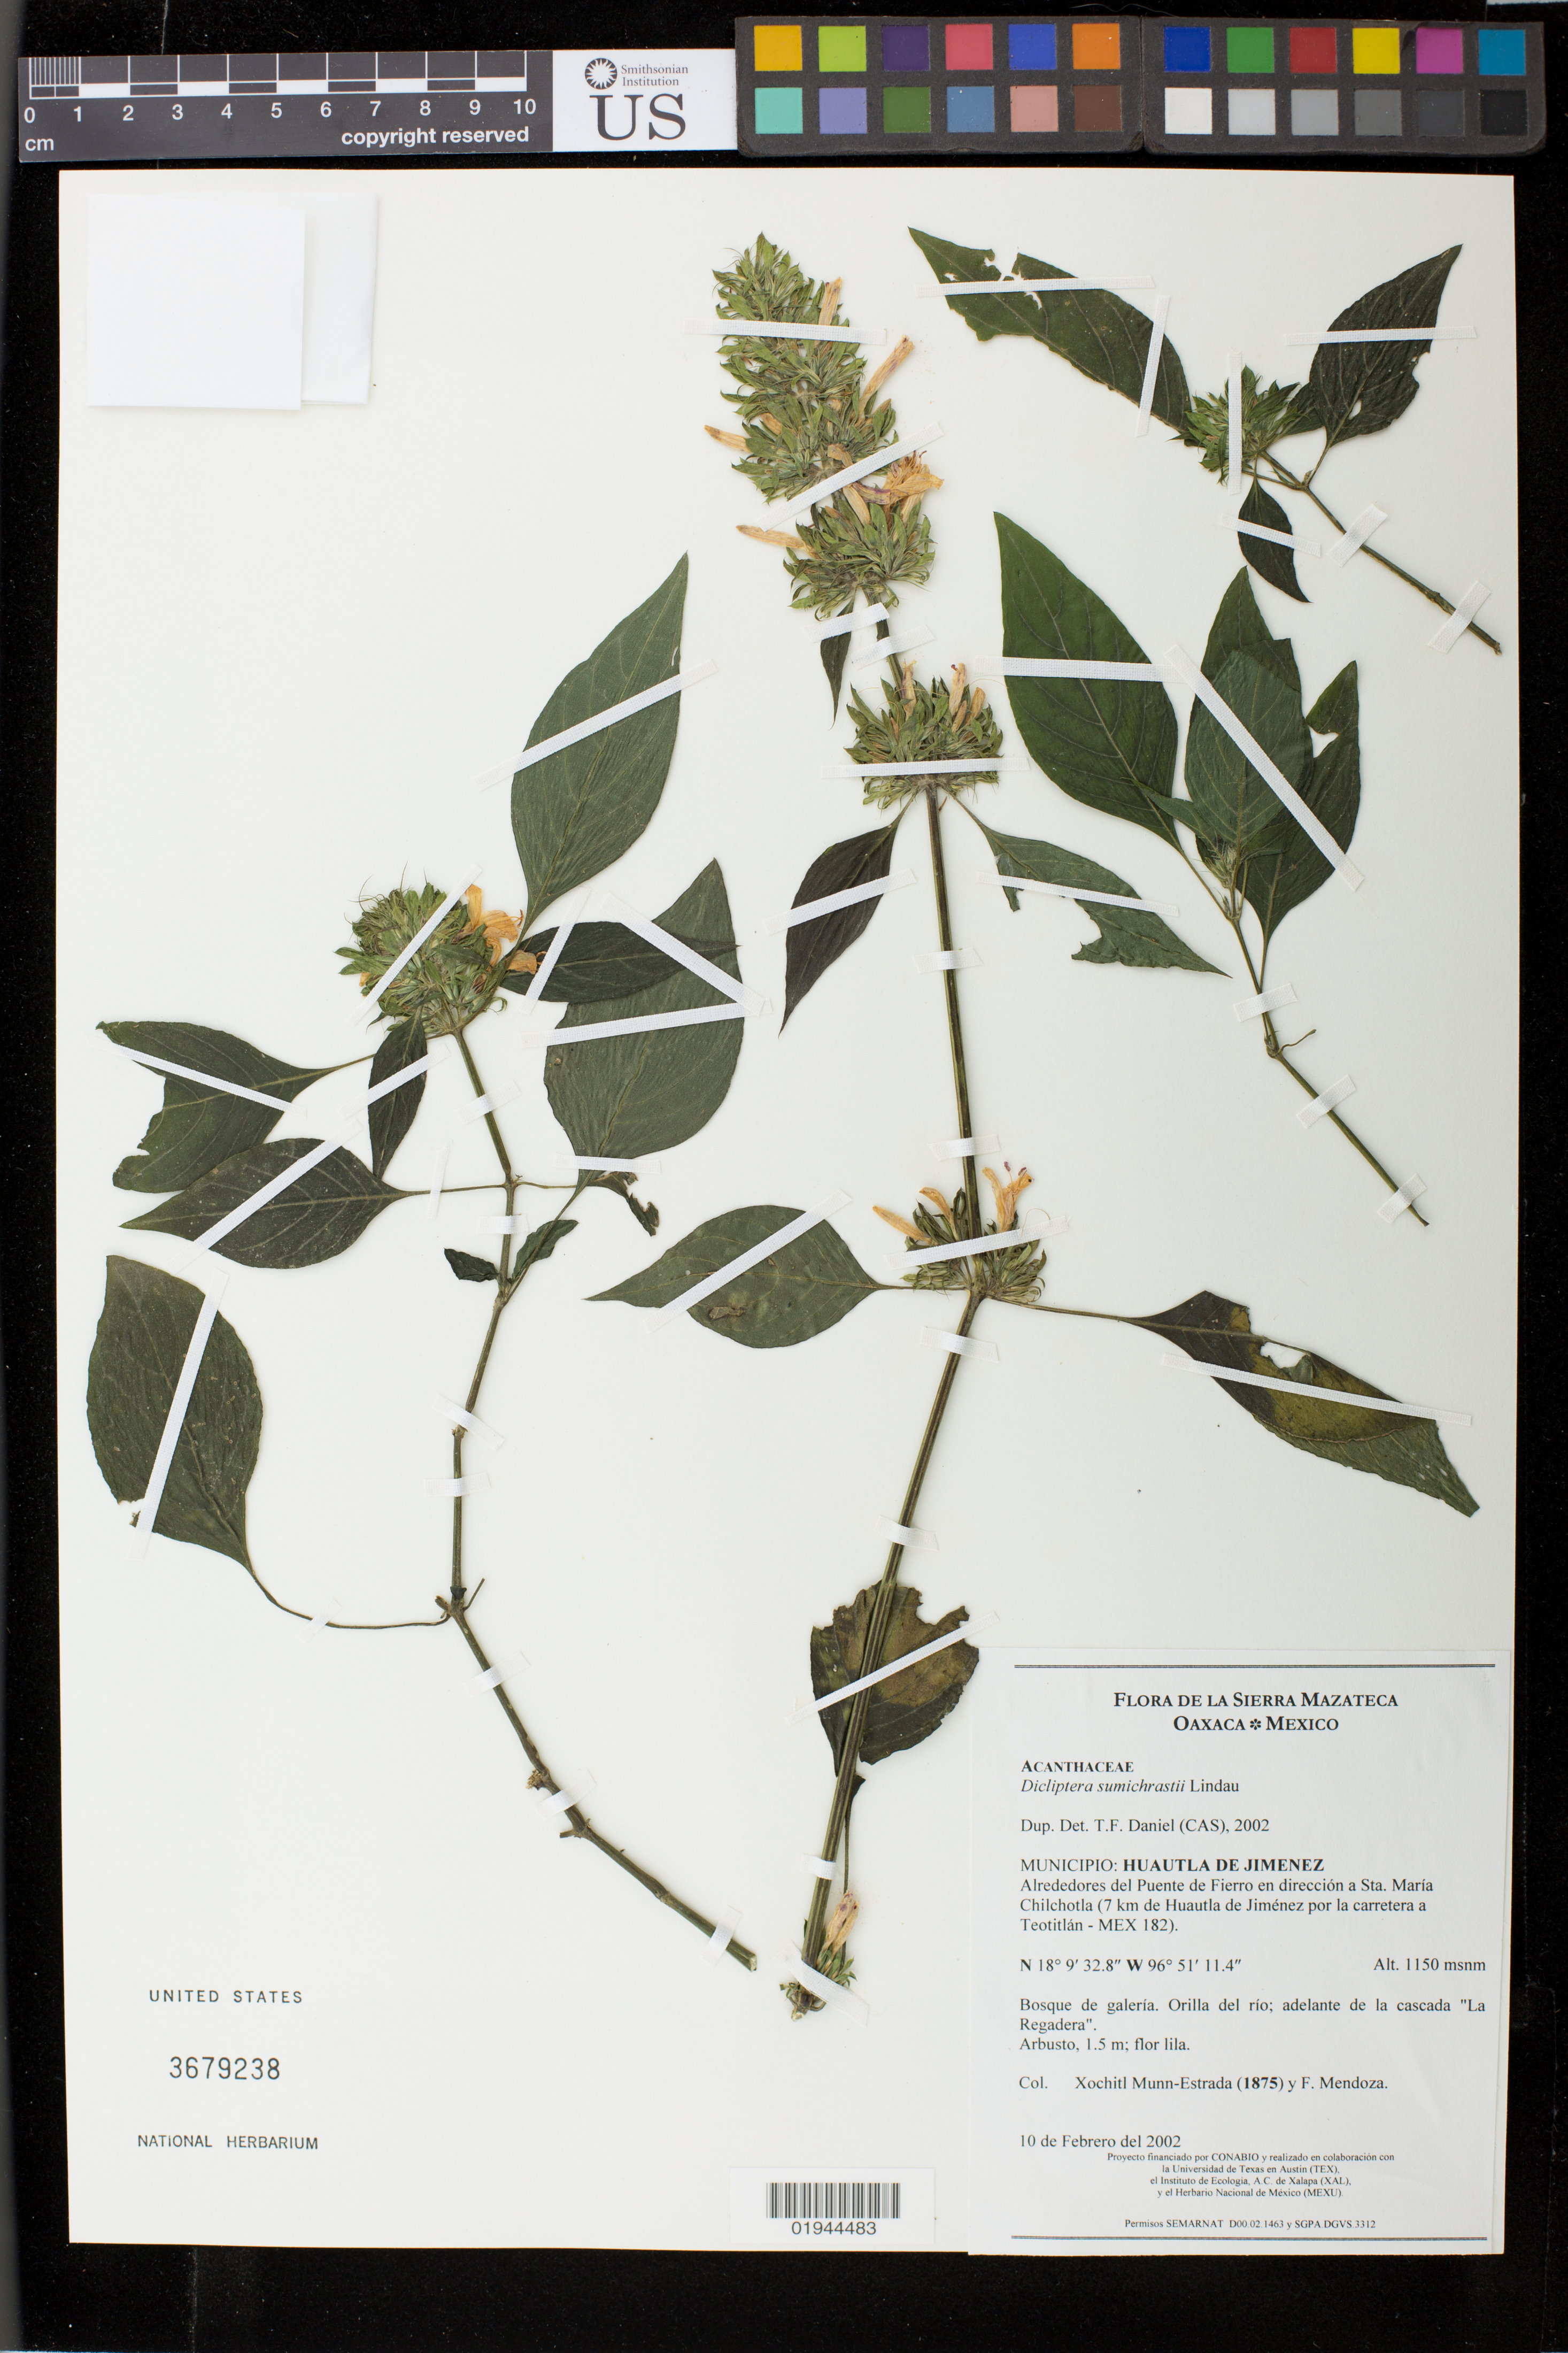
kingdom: Plantae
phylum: Tracheophyta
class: Magnoliopsida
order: Lamiales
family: Acanthaceae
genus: Dicliptera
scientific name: Dicliptera sumichrastii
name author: Lindau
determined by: Daniel, Thomas F.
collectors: X. Munn-Estrada & F. Mendoza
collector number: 1875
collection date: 2002-02-10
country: Mexico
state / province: Oaxaca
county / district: Huautla de Jimenez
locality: Alrededores del Puente de Fierro en direccion a Sta. Maria Chilchotla (7 km de Huautla de Jimenez por la carretera a Teotitlan - MEX 182).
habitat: Bosque de galeria. Orilla del rio; adelante de la cascada "La Regadera".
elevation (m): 1150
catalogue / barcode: US 3679238